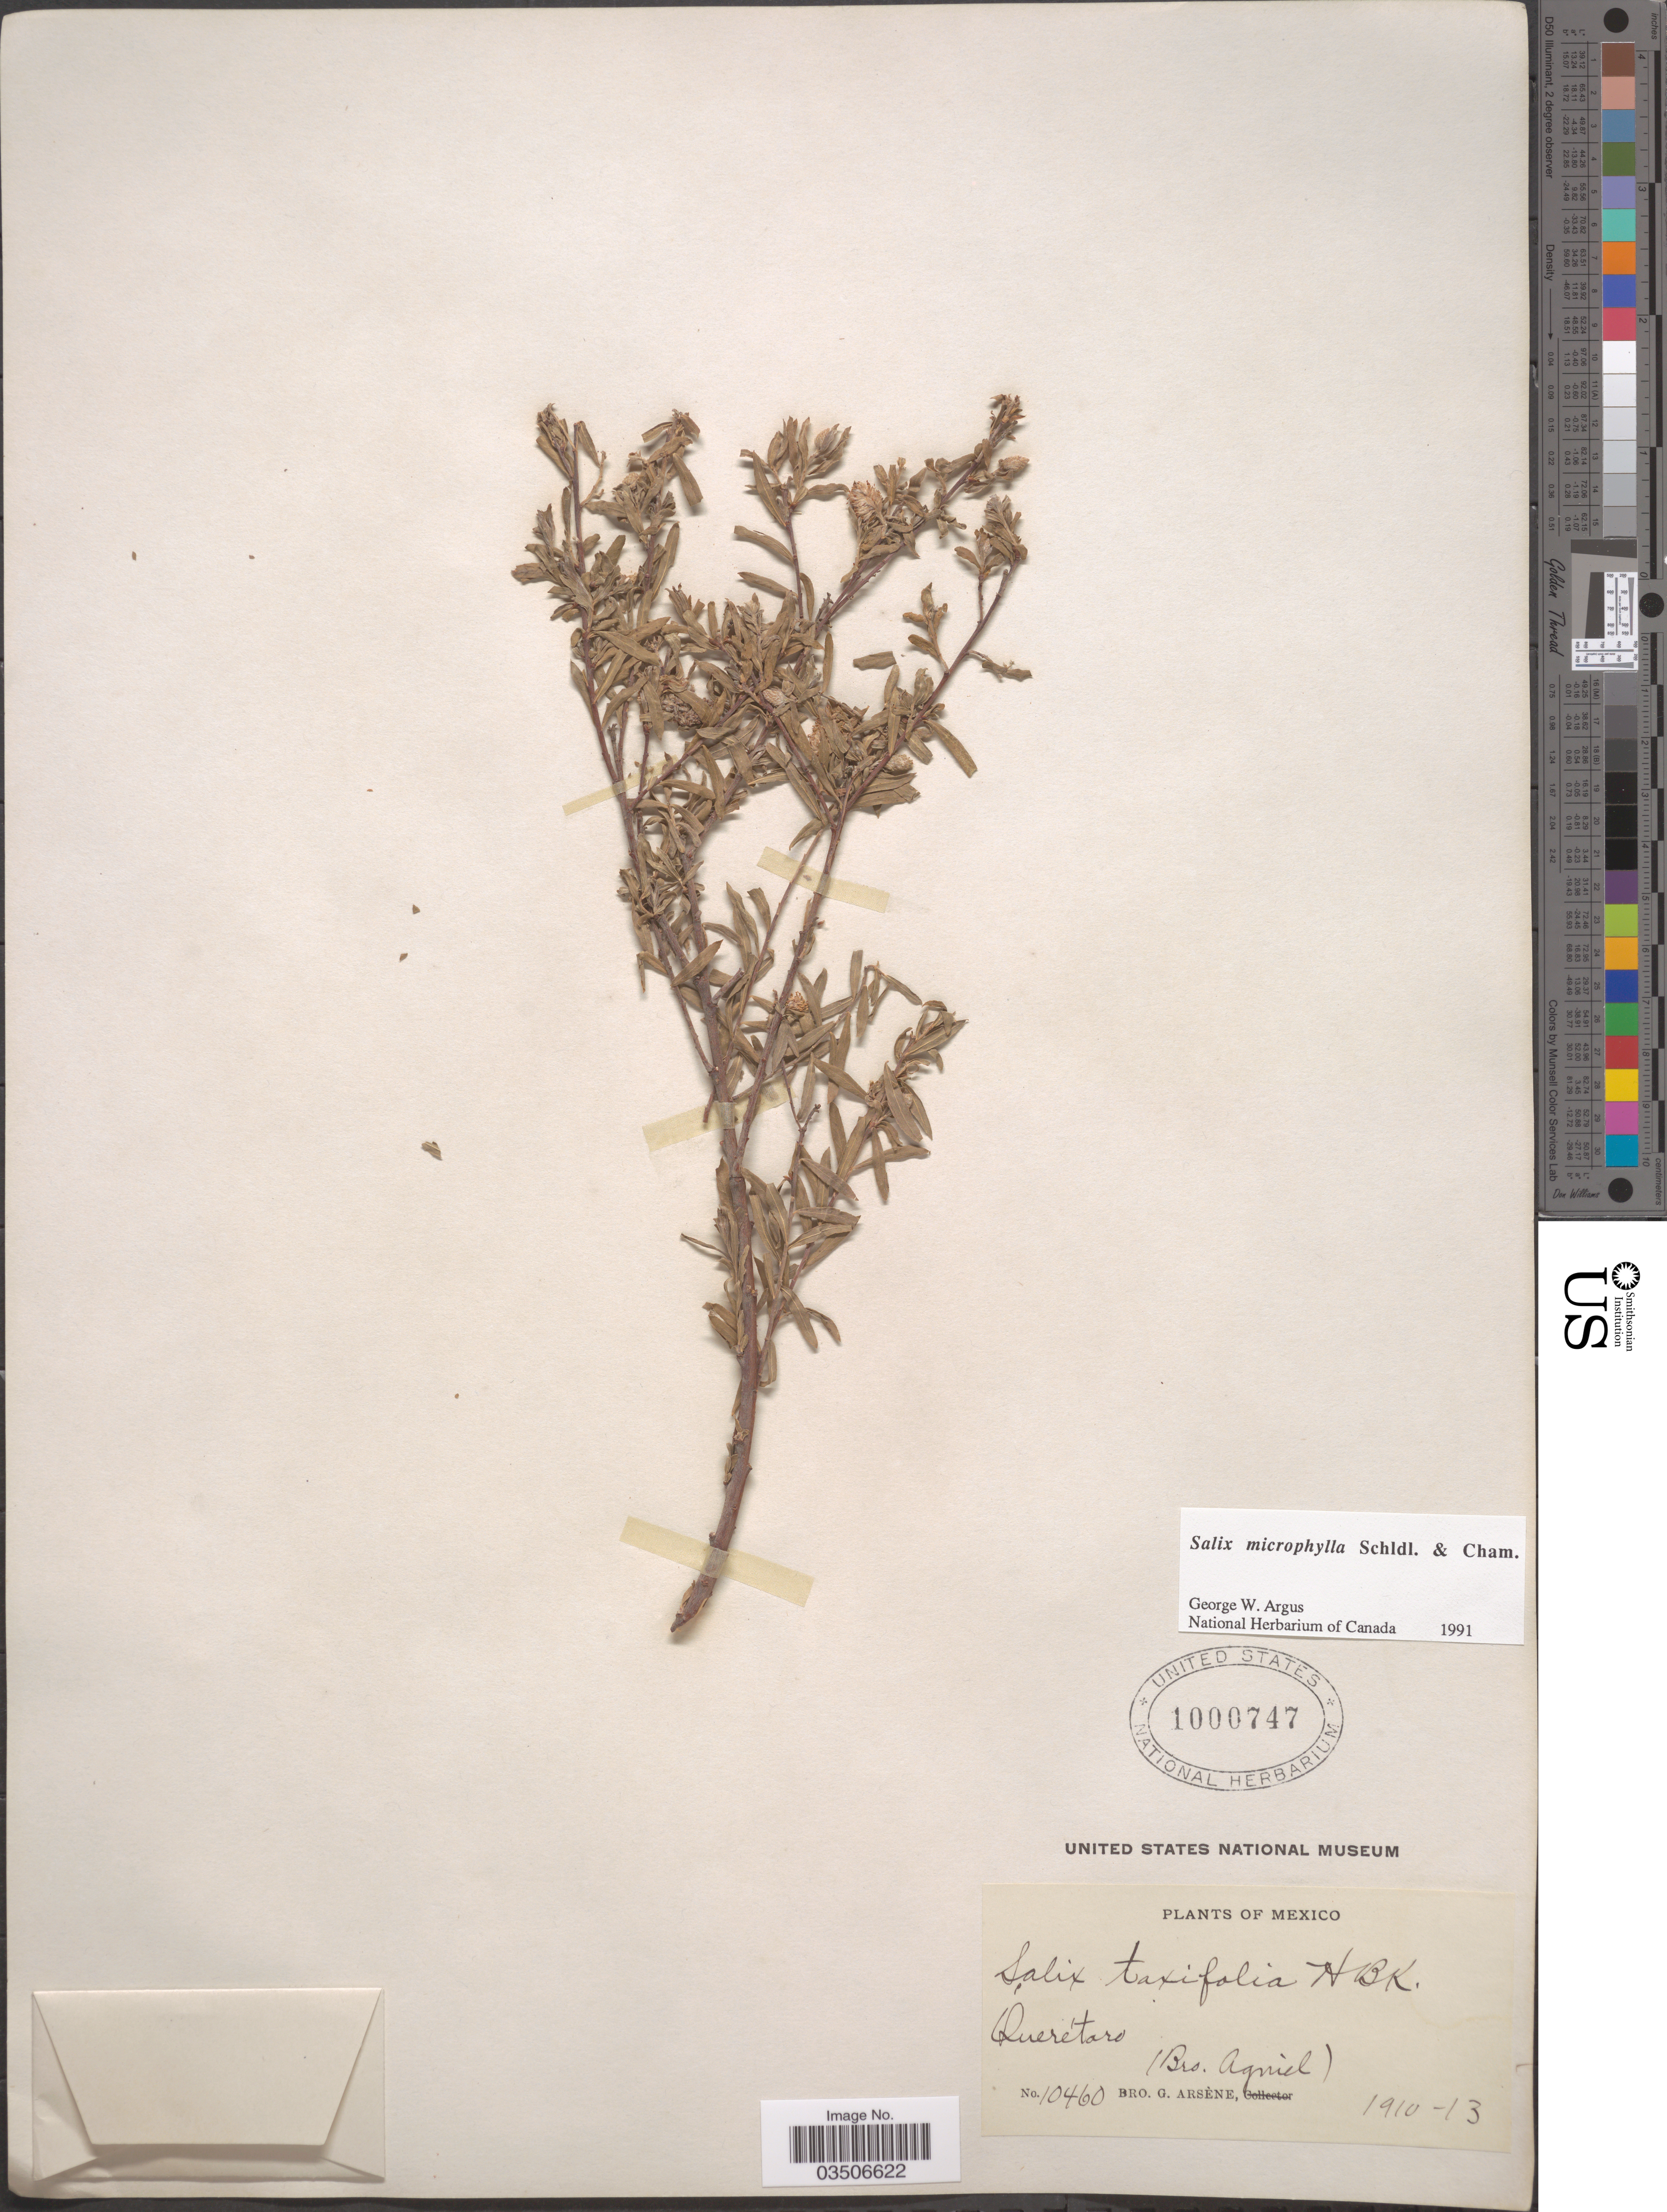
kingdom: Plantae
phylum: Tracheophyta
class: Magnoliopsida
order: Malpighiales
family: Salicaceae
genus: Salix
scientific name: Salix microphylla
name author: Schltdl. & Cham.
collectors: Bro. G. Arsène & Bro. Agniel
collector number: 10460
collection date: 1910/1913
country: Mexico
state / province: Querétaro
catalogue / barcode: US 1000747